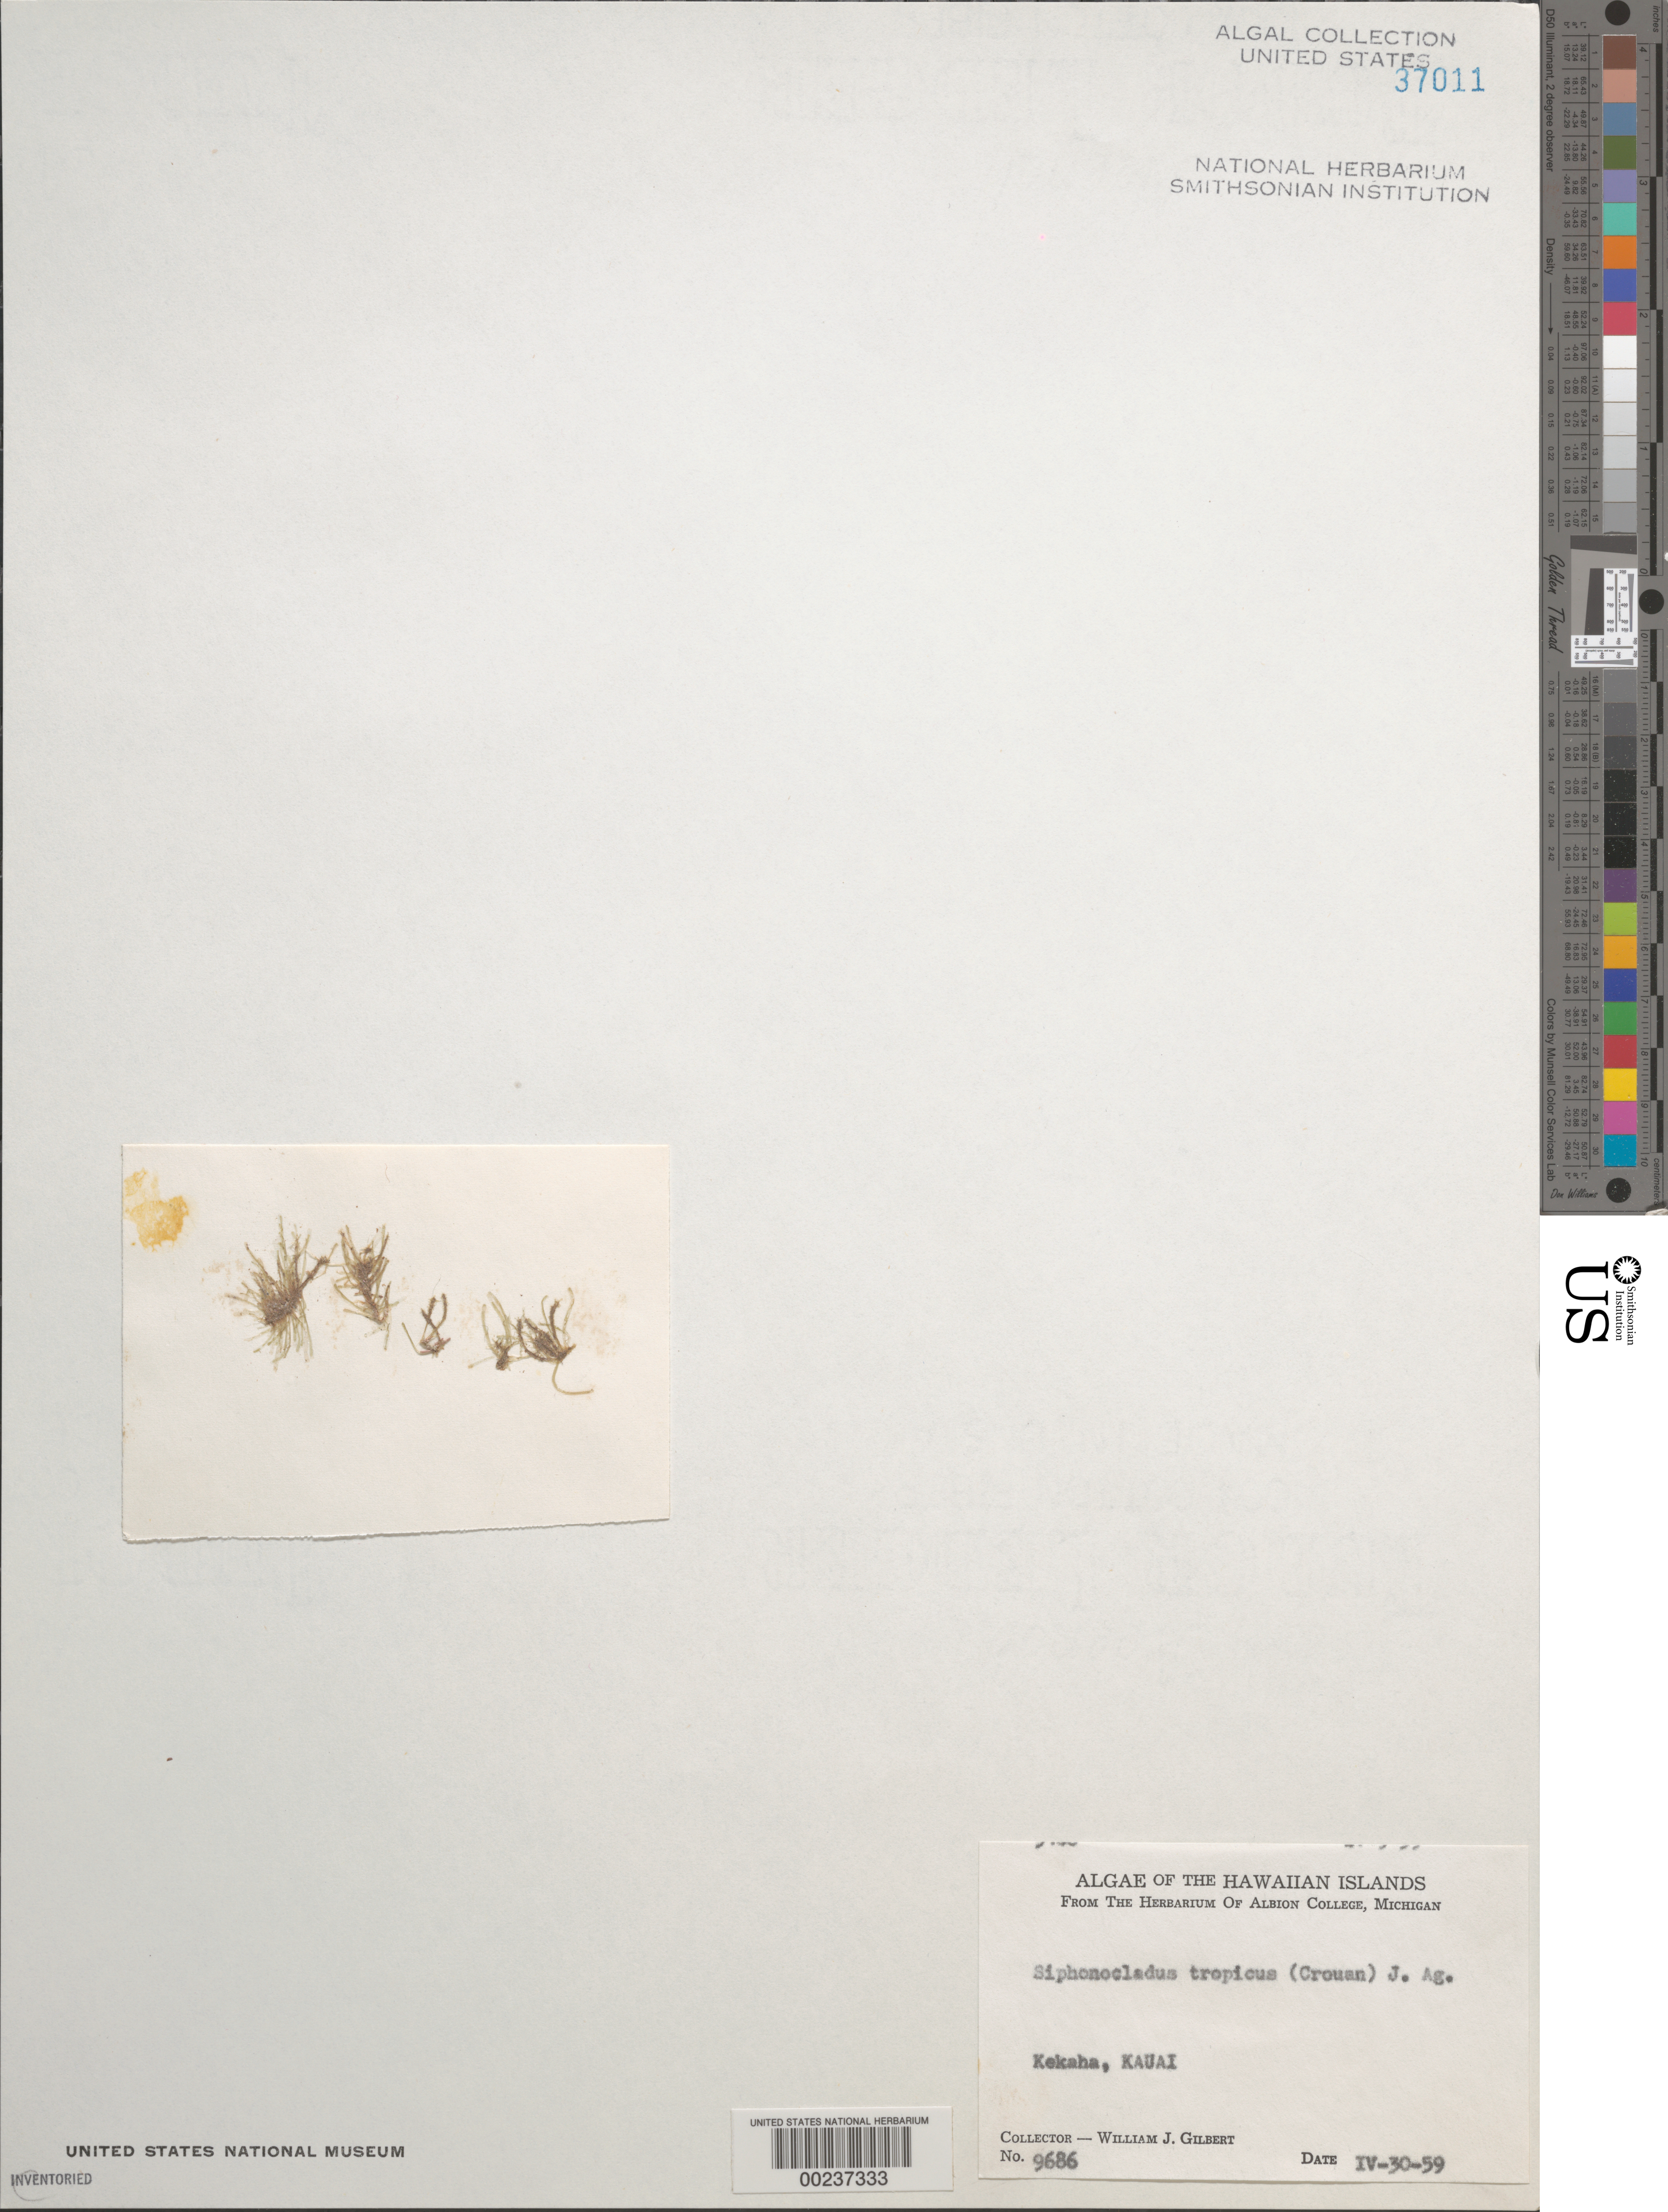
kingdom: Plantae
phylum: Chlorophyta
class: Ulvophyceae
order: Siphonocladales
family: Siphonocladaceae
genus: Siphonocladus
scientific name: Siphonocladus tropicus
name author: (P. Crouan & H. Crouan) J. Agardh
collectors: W. J. Gilbert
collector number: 9686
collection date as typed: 30 Apr 1959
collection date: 1959-04-30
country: United States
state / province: Hawaii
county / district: Kaui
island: Kaua'i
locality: Kekaha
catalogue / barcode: US 37011